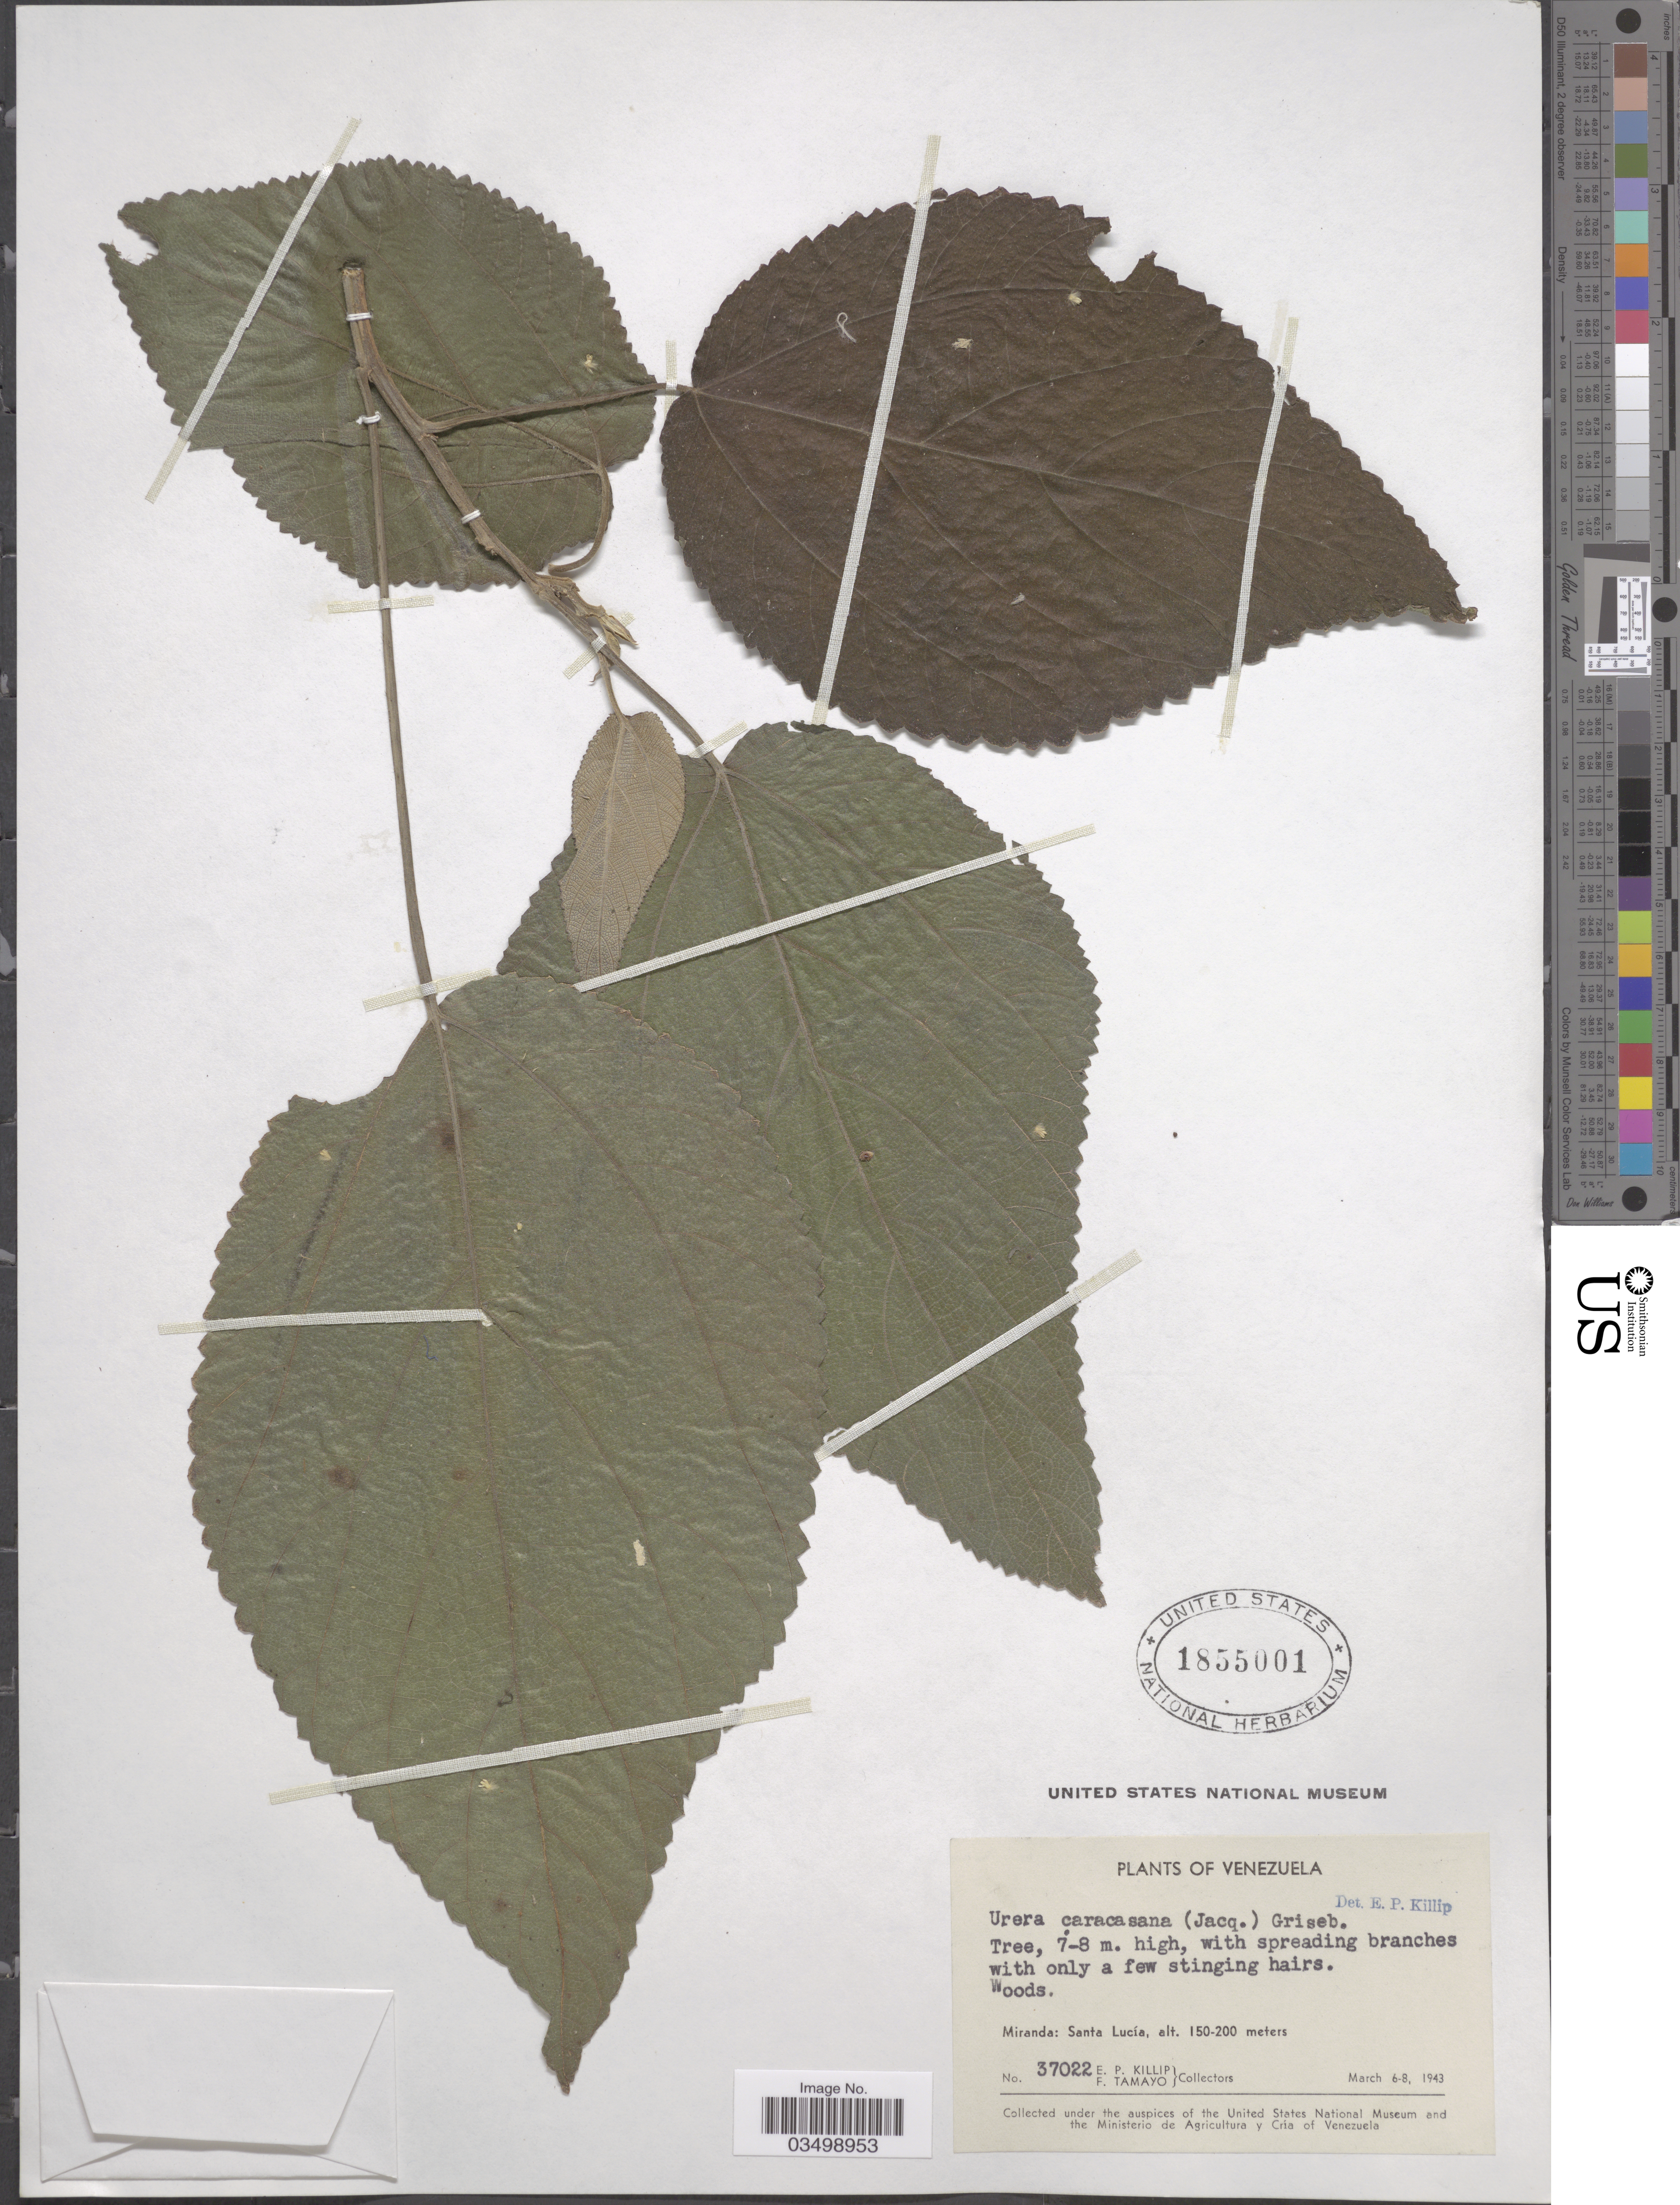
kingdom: Plantae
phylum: Tracheophyta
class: Magnoliopsida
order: Rosales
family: Urticaceae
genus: Urera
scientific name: Urera caracasana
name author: (Jacq.) Gaudich. ex Griseb.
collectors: E. P. Killip & F. Tamayo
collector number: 37022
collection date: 1943-03-06/1943-03-08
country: Venezuela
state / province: Miranda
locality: Santa Lucía.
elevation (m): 150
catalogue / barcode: US 1855001